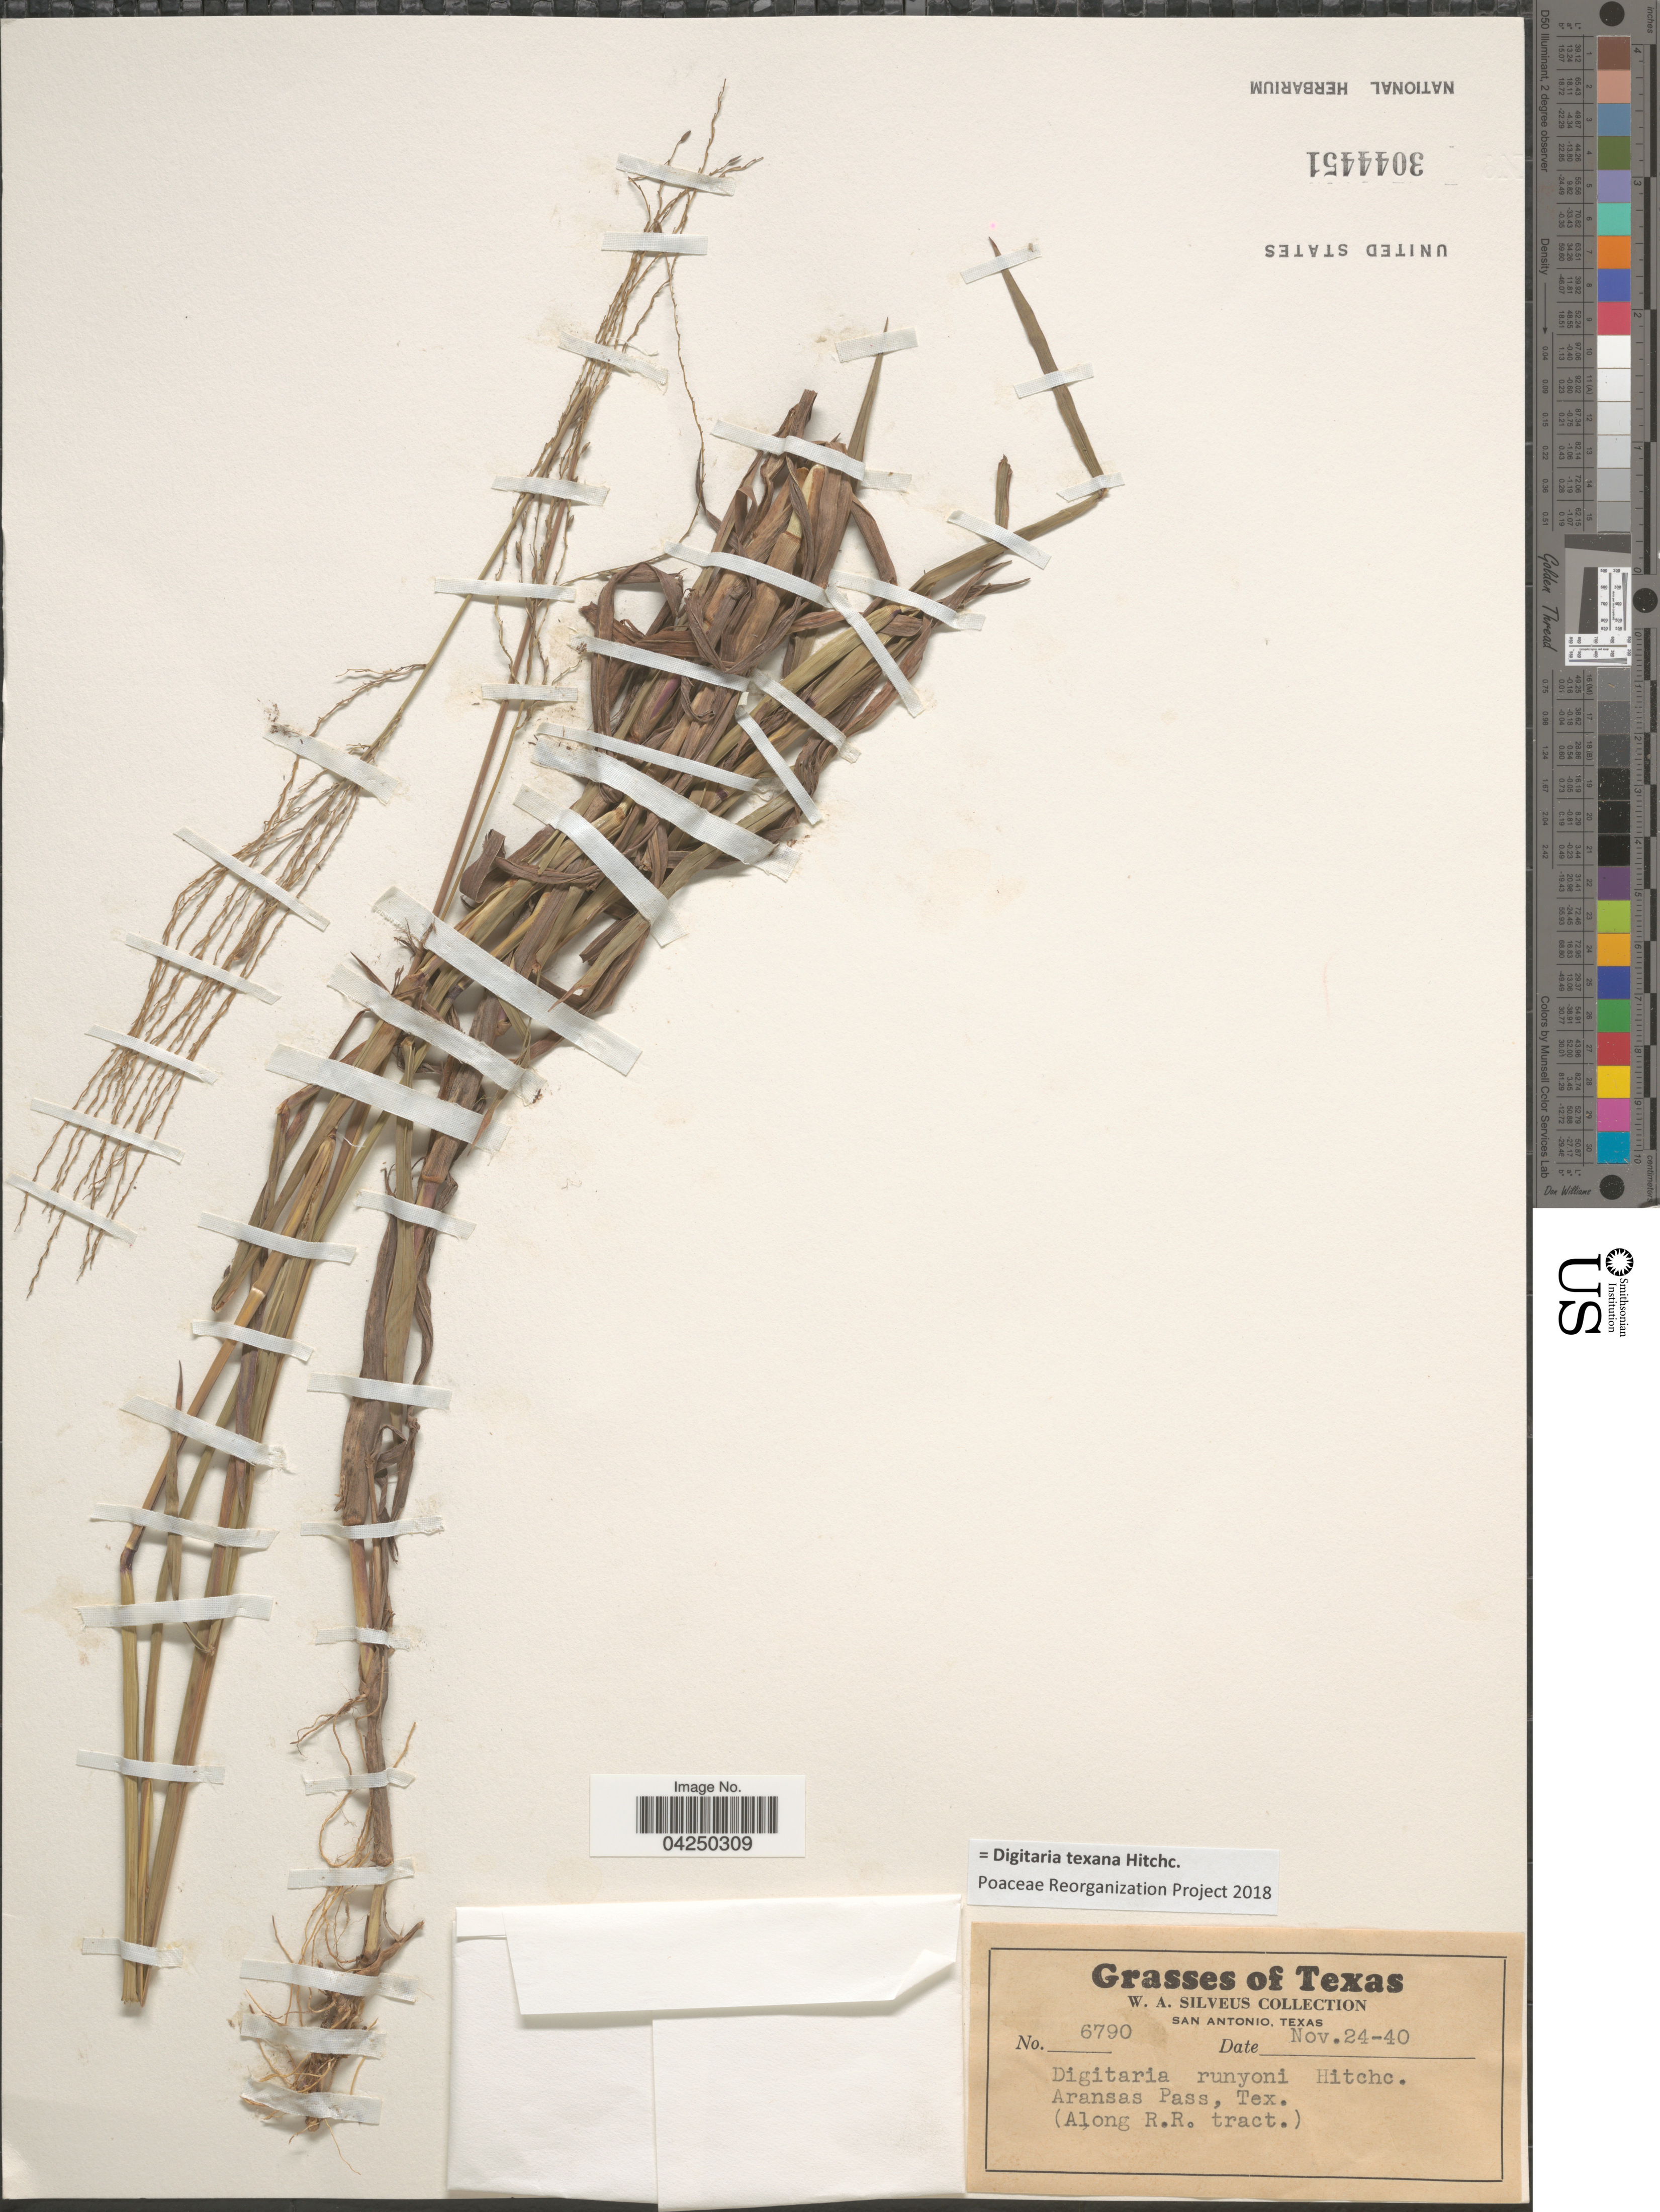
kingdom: Plantae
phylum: Tracheophyta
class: Liliopsida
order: Poales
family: Poaceae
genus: Digitaria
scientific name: Digitaria texana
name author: Hitchc.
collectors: W. Silveus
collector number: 6790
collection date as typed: Transcribed d/m/y: 24/11/40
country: United States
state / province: Texas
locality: Aransas Pass. (Along R.R. tract.).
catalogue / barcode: US 3044451